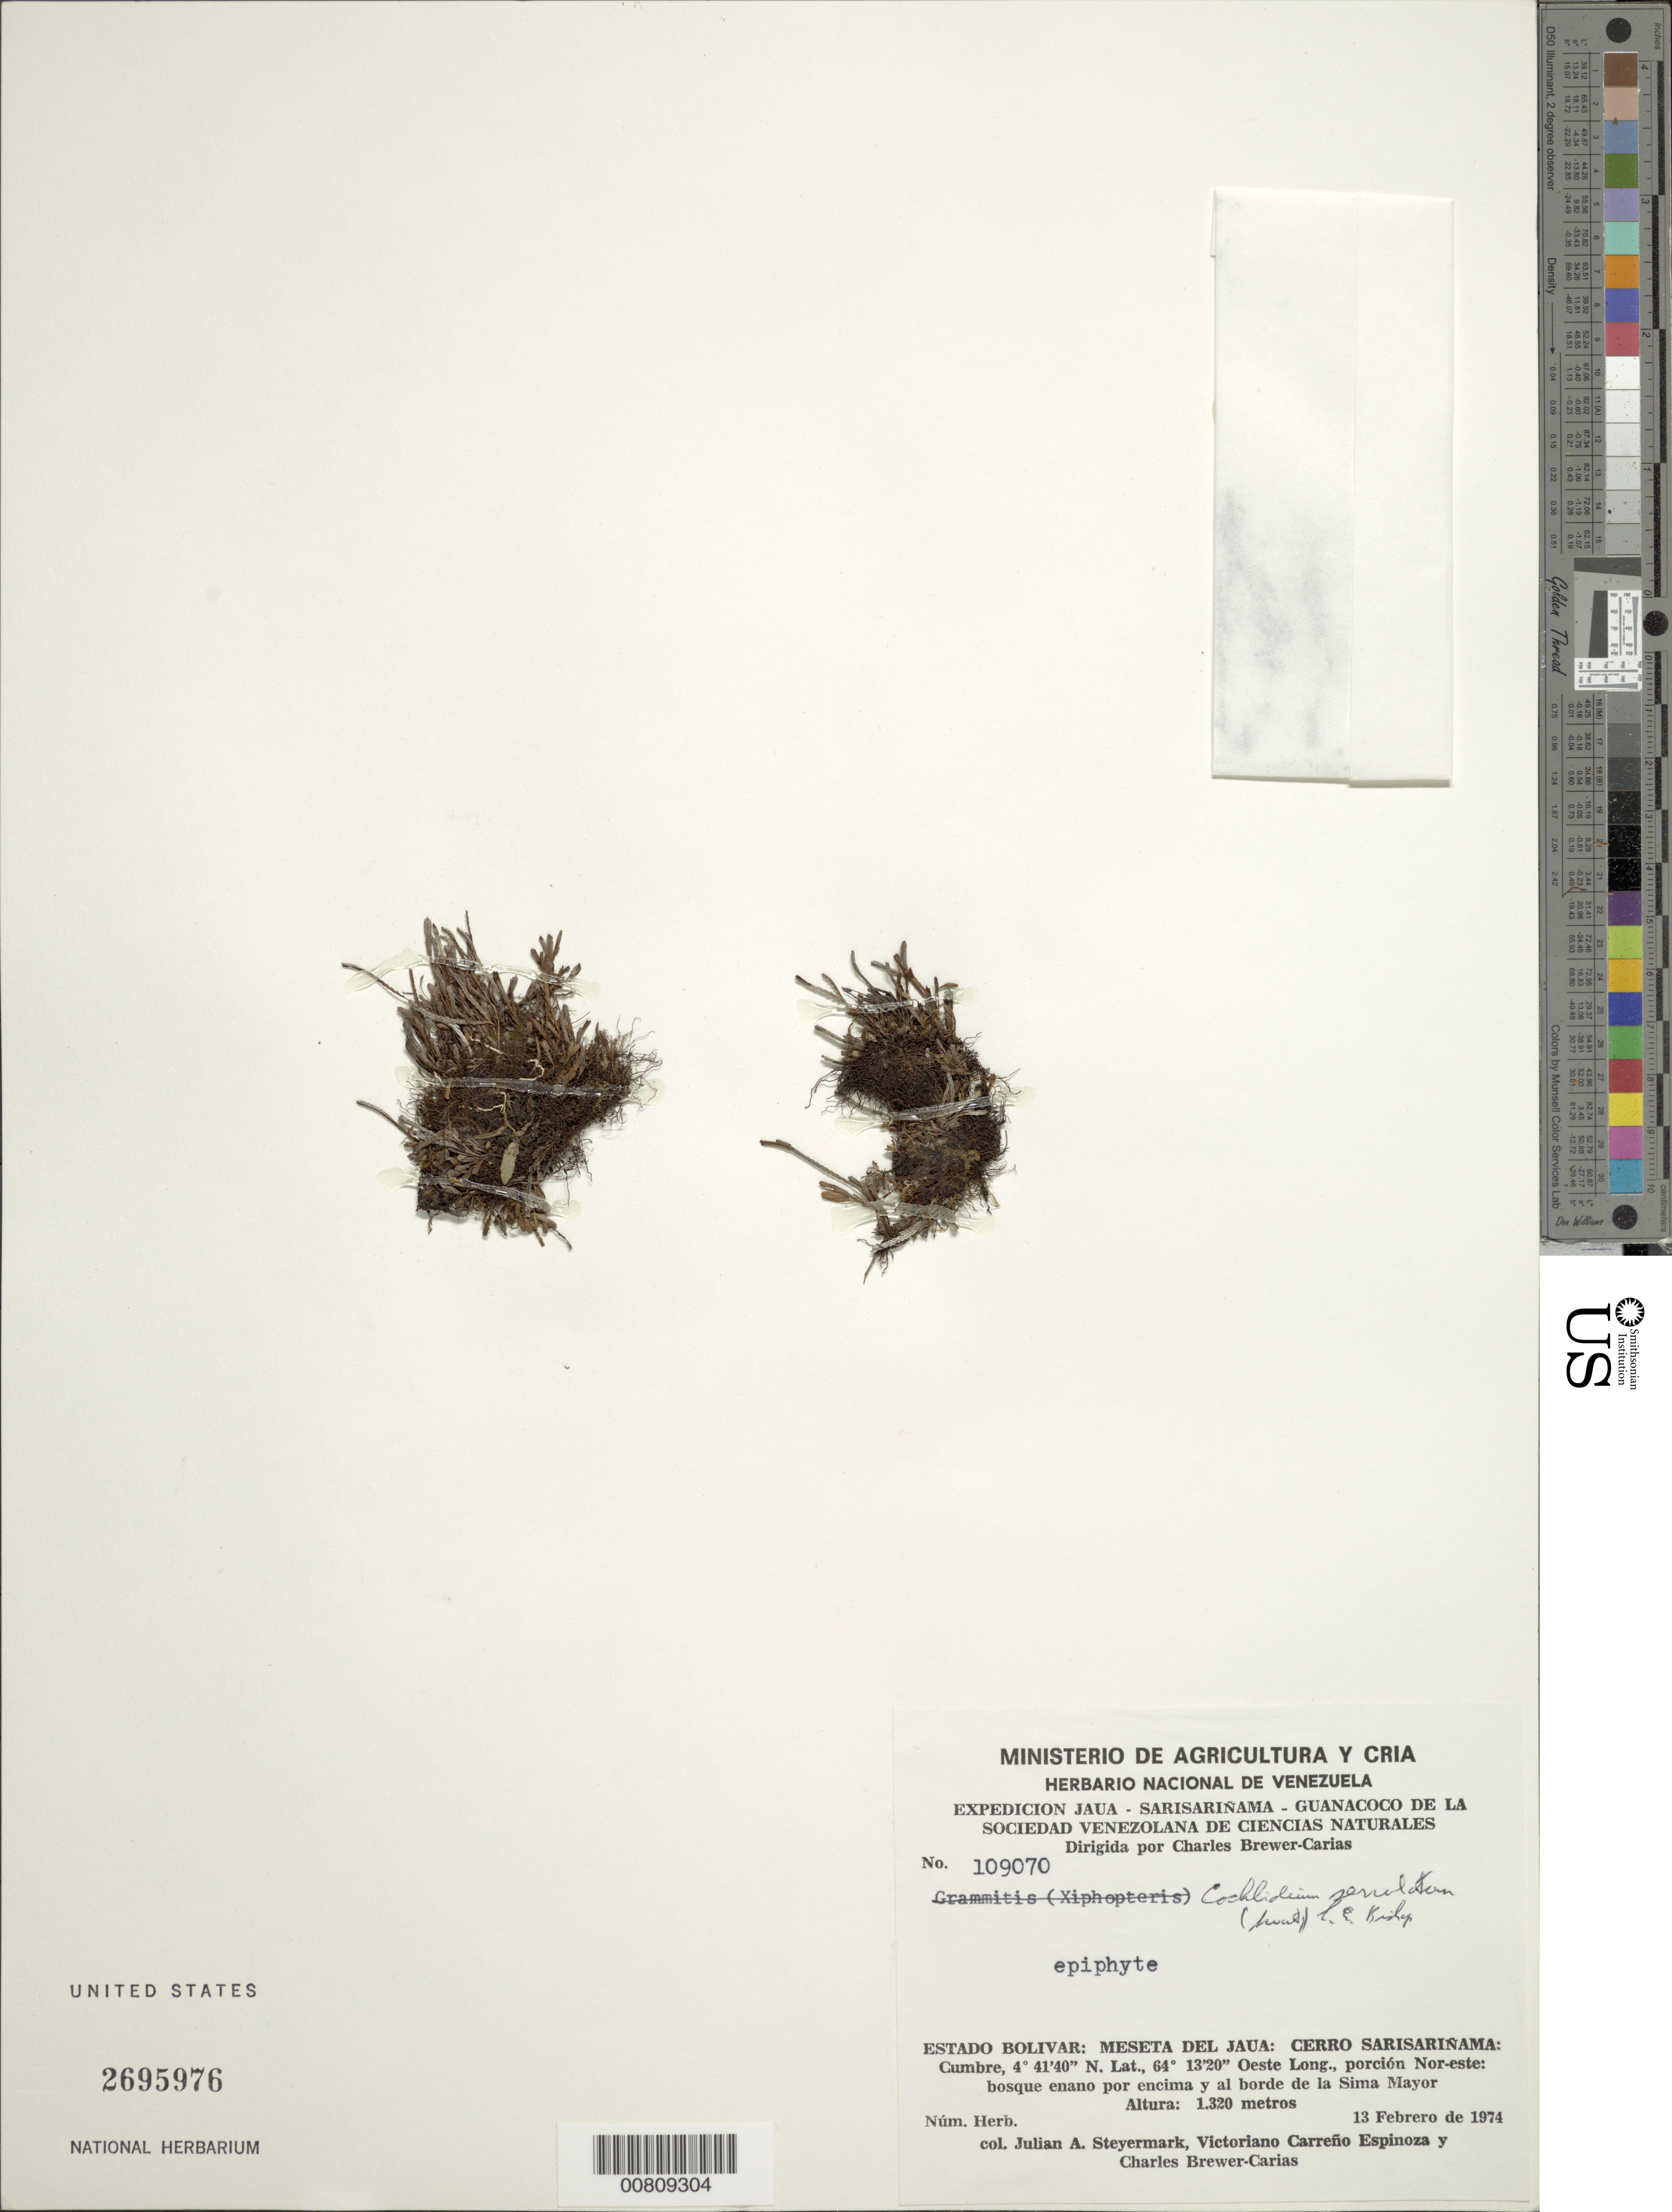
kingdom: Plantae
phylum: Tracheophyta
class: Polypodiopsida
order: Polypodiales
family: Polypodiaceae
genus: Cochlidium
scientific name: Cochlidium serrulatum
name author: (Sw.) L.E. Bishop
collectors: J. Steyermark, V. Carreño E. & C. Brewer-Carias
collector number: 109070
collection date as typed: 13-Feb-74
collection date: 1974-02-13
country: Venezuela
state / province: Bolívar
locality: Meseta del Jaua: Cerro Sarisariñama, summit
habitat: NE porcion; bosque enano por encima y al borde de la Sima Mayor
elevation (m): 1320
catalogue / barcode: US 2695976